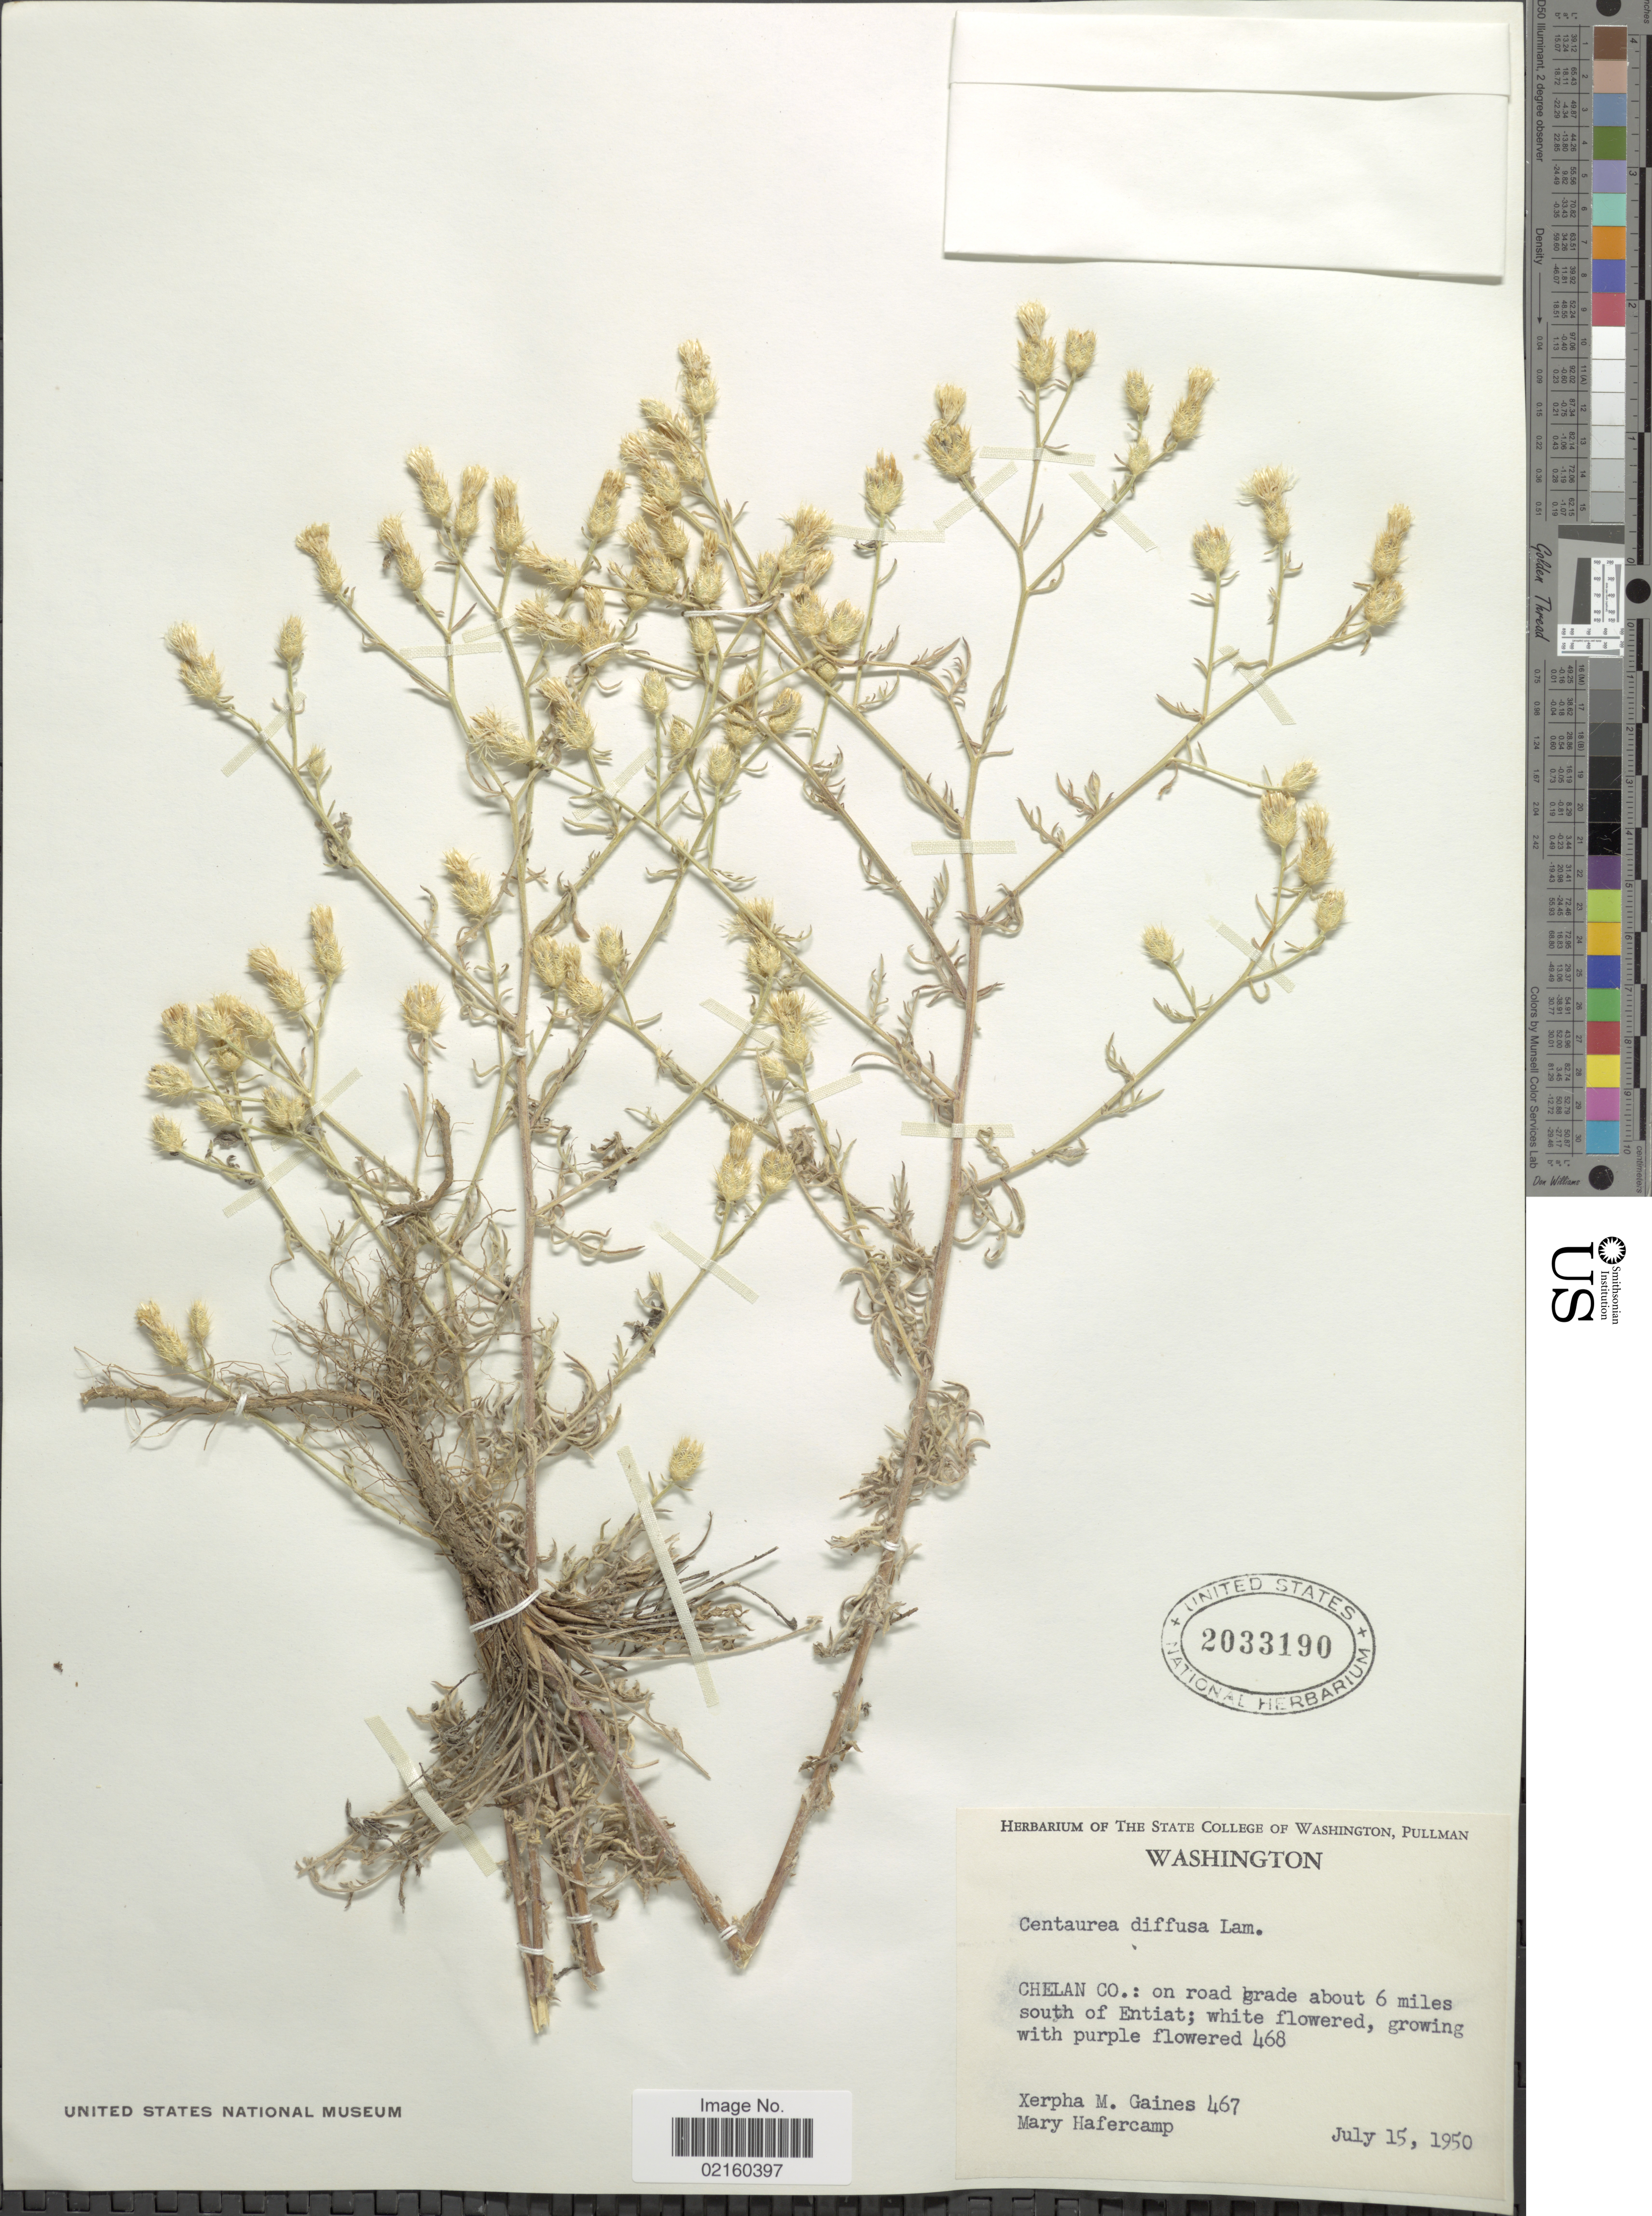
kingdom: Plantae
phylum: Tracheophyta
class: Magnoliopsida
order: Asterales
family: Asteraceae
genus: Centaurea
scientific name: Centaurea diffusa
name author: Lam.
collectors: X. Gaines & M. Hafercamp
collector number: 467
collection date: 1950-07-15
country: United States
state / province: Washington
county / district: Chelan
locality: Chelan Co., about 6 miles south of Entiat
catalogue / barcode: US 2033190